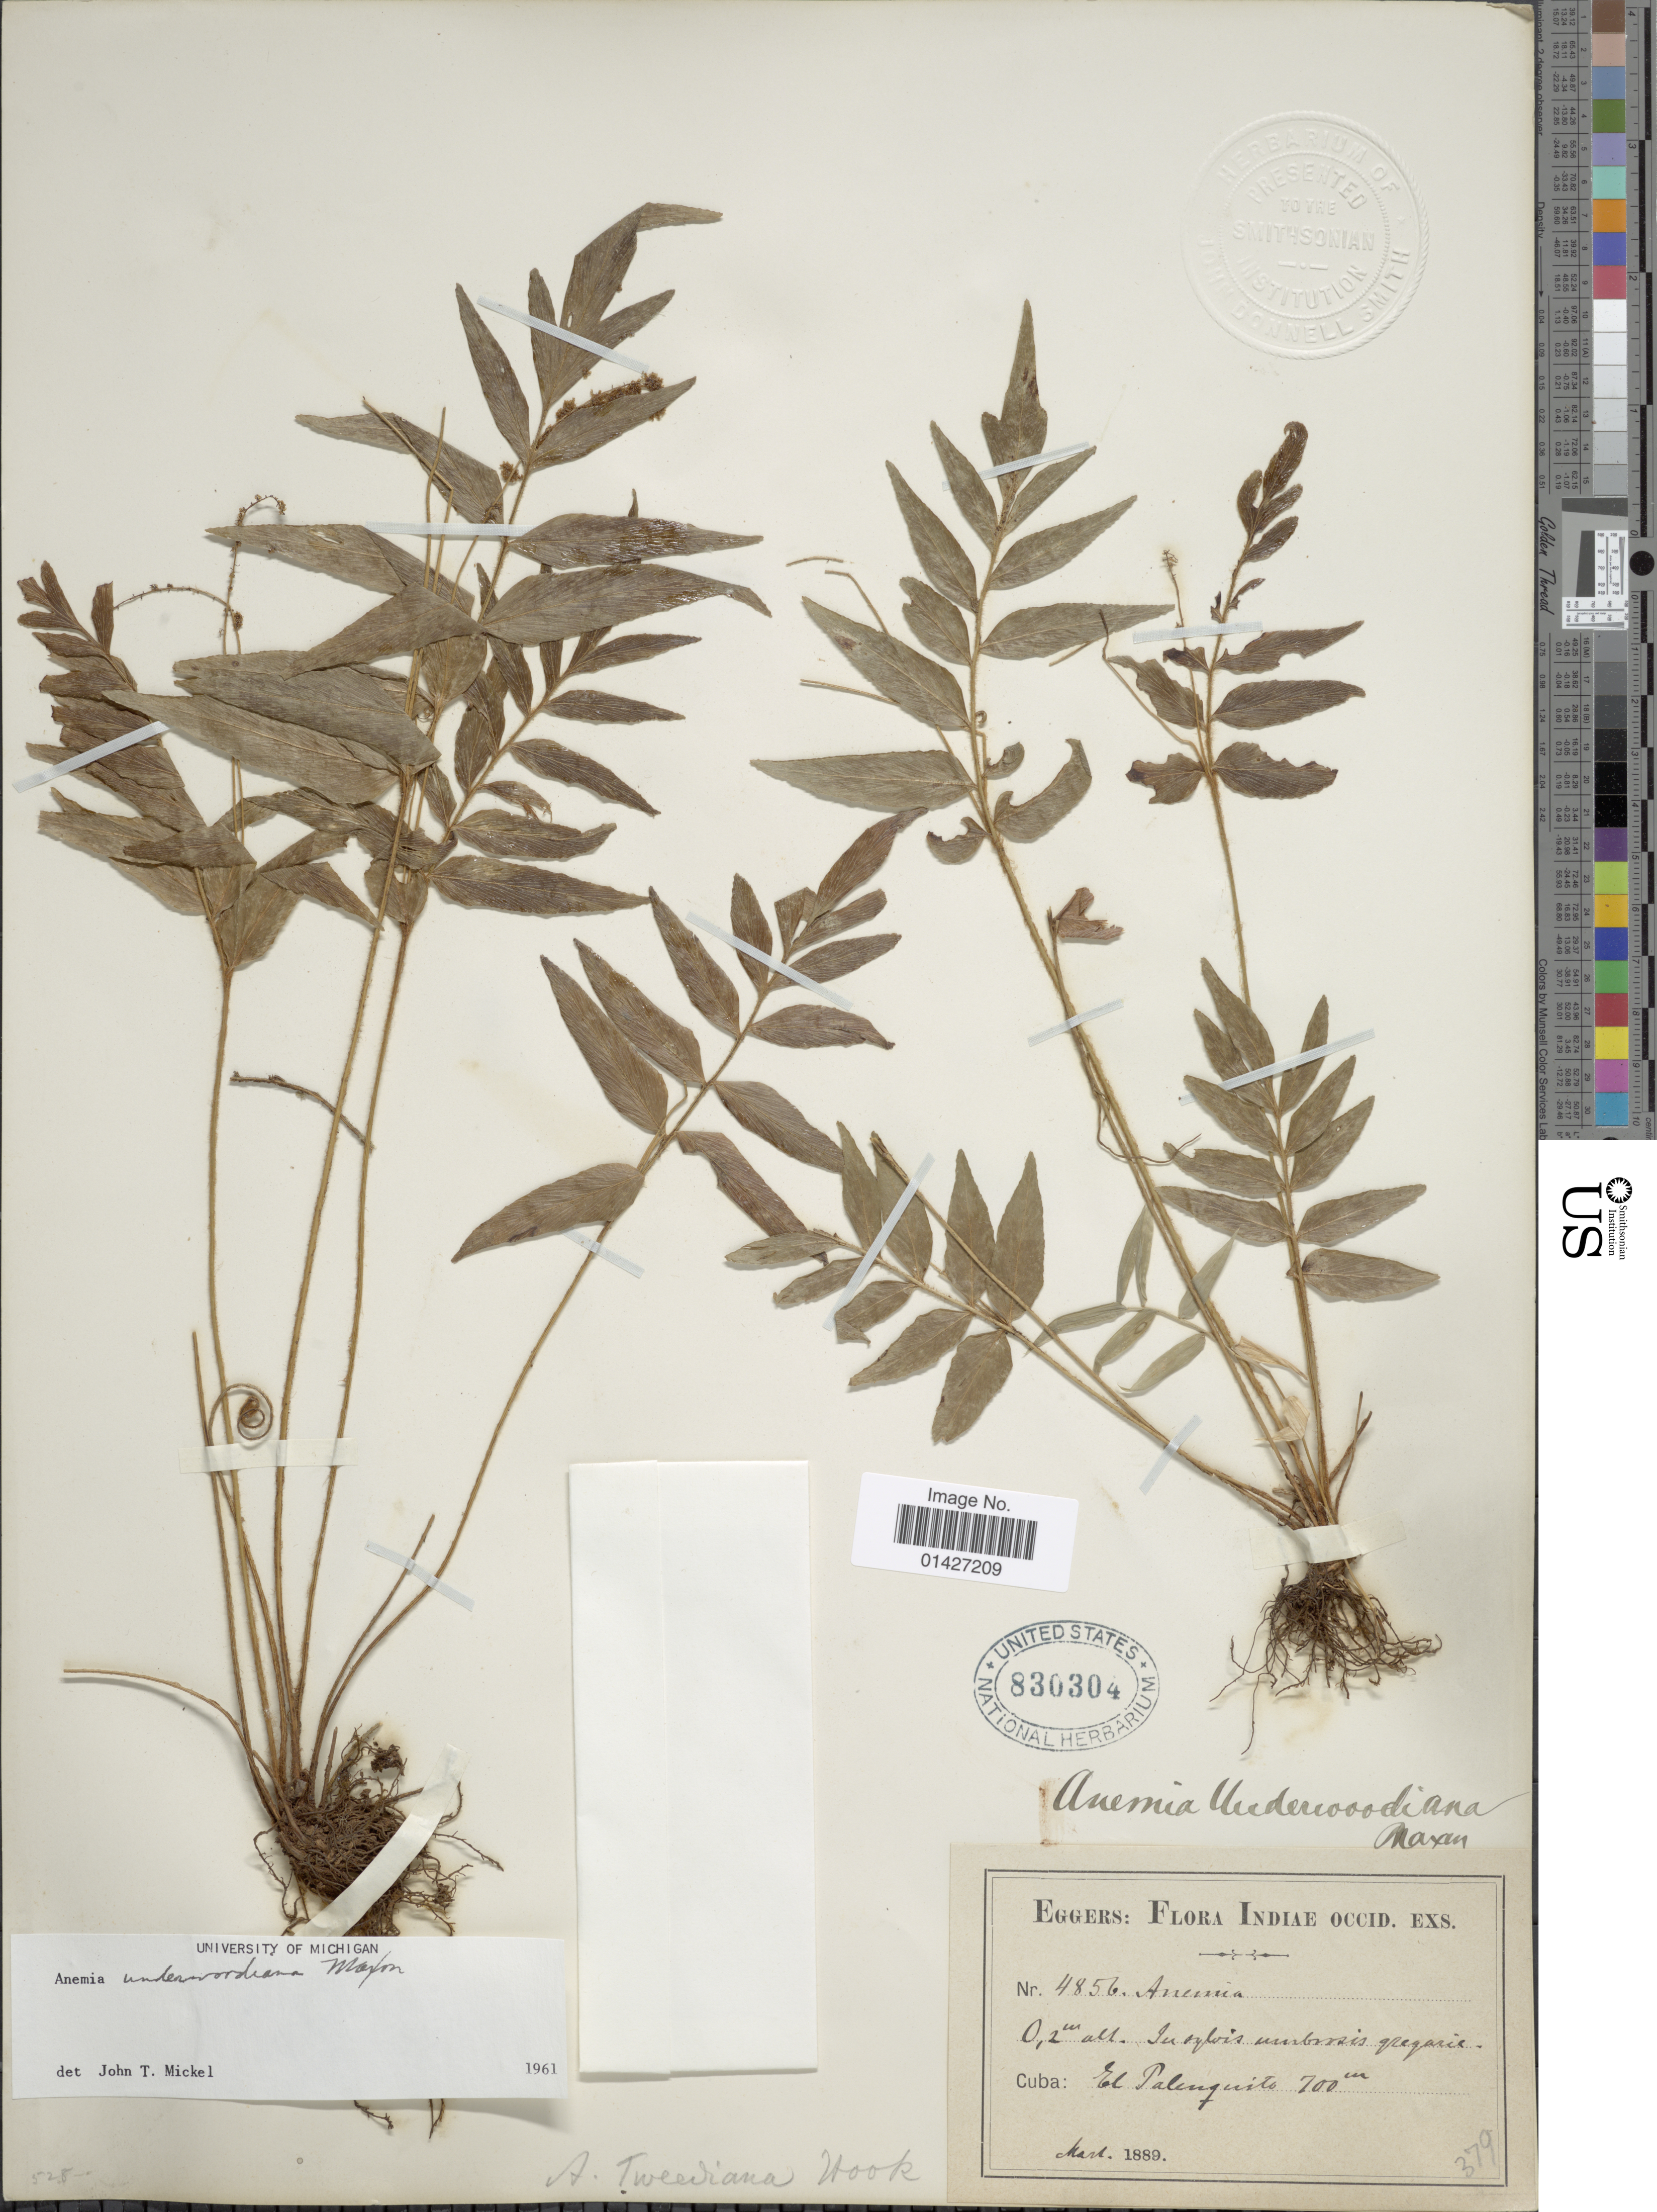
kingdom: Plantae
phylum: Tracheophyta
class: Polypodiopsida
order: Schizaeales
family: Anemiaceae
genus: Anemia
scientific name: Anemia underwoodiana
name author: Maxon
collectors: -. Eggers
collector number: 4856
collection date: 1889-03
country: Cuba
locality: El Palenquito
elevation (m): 0.2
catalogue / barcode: US 830304